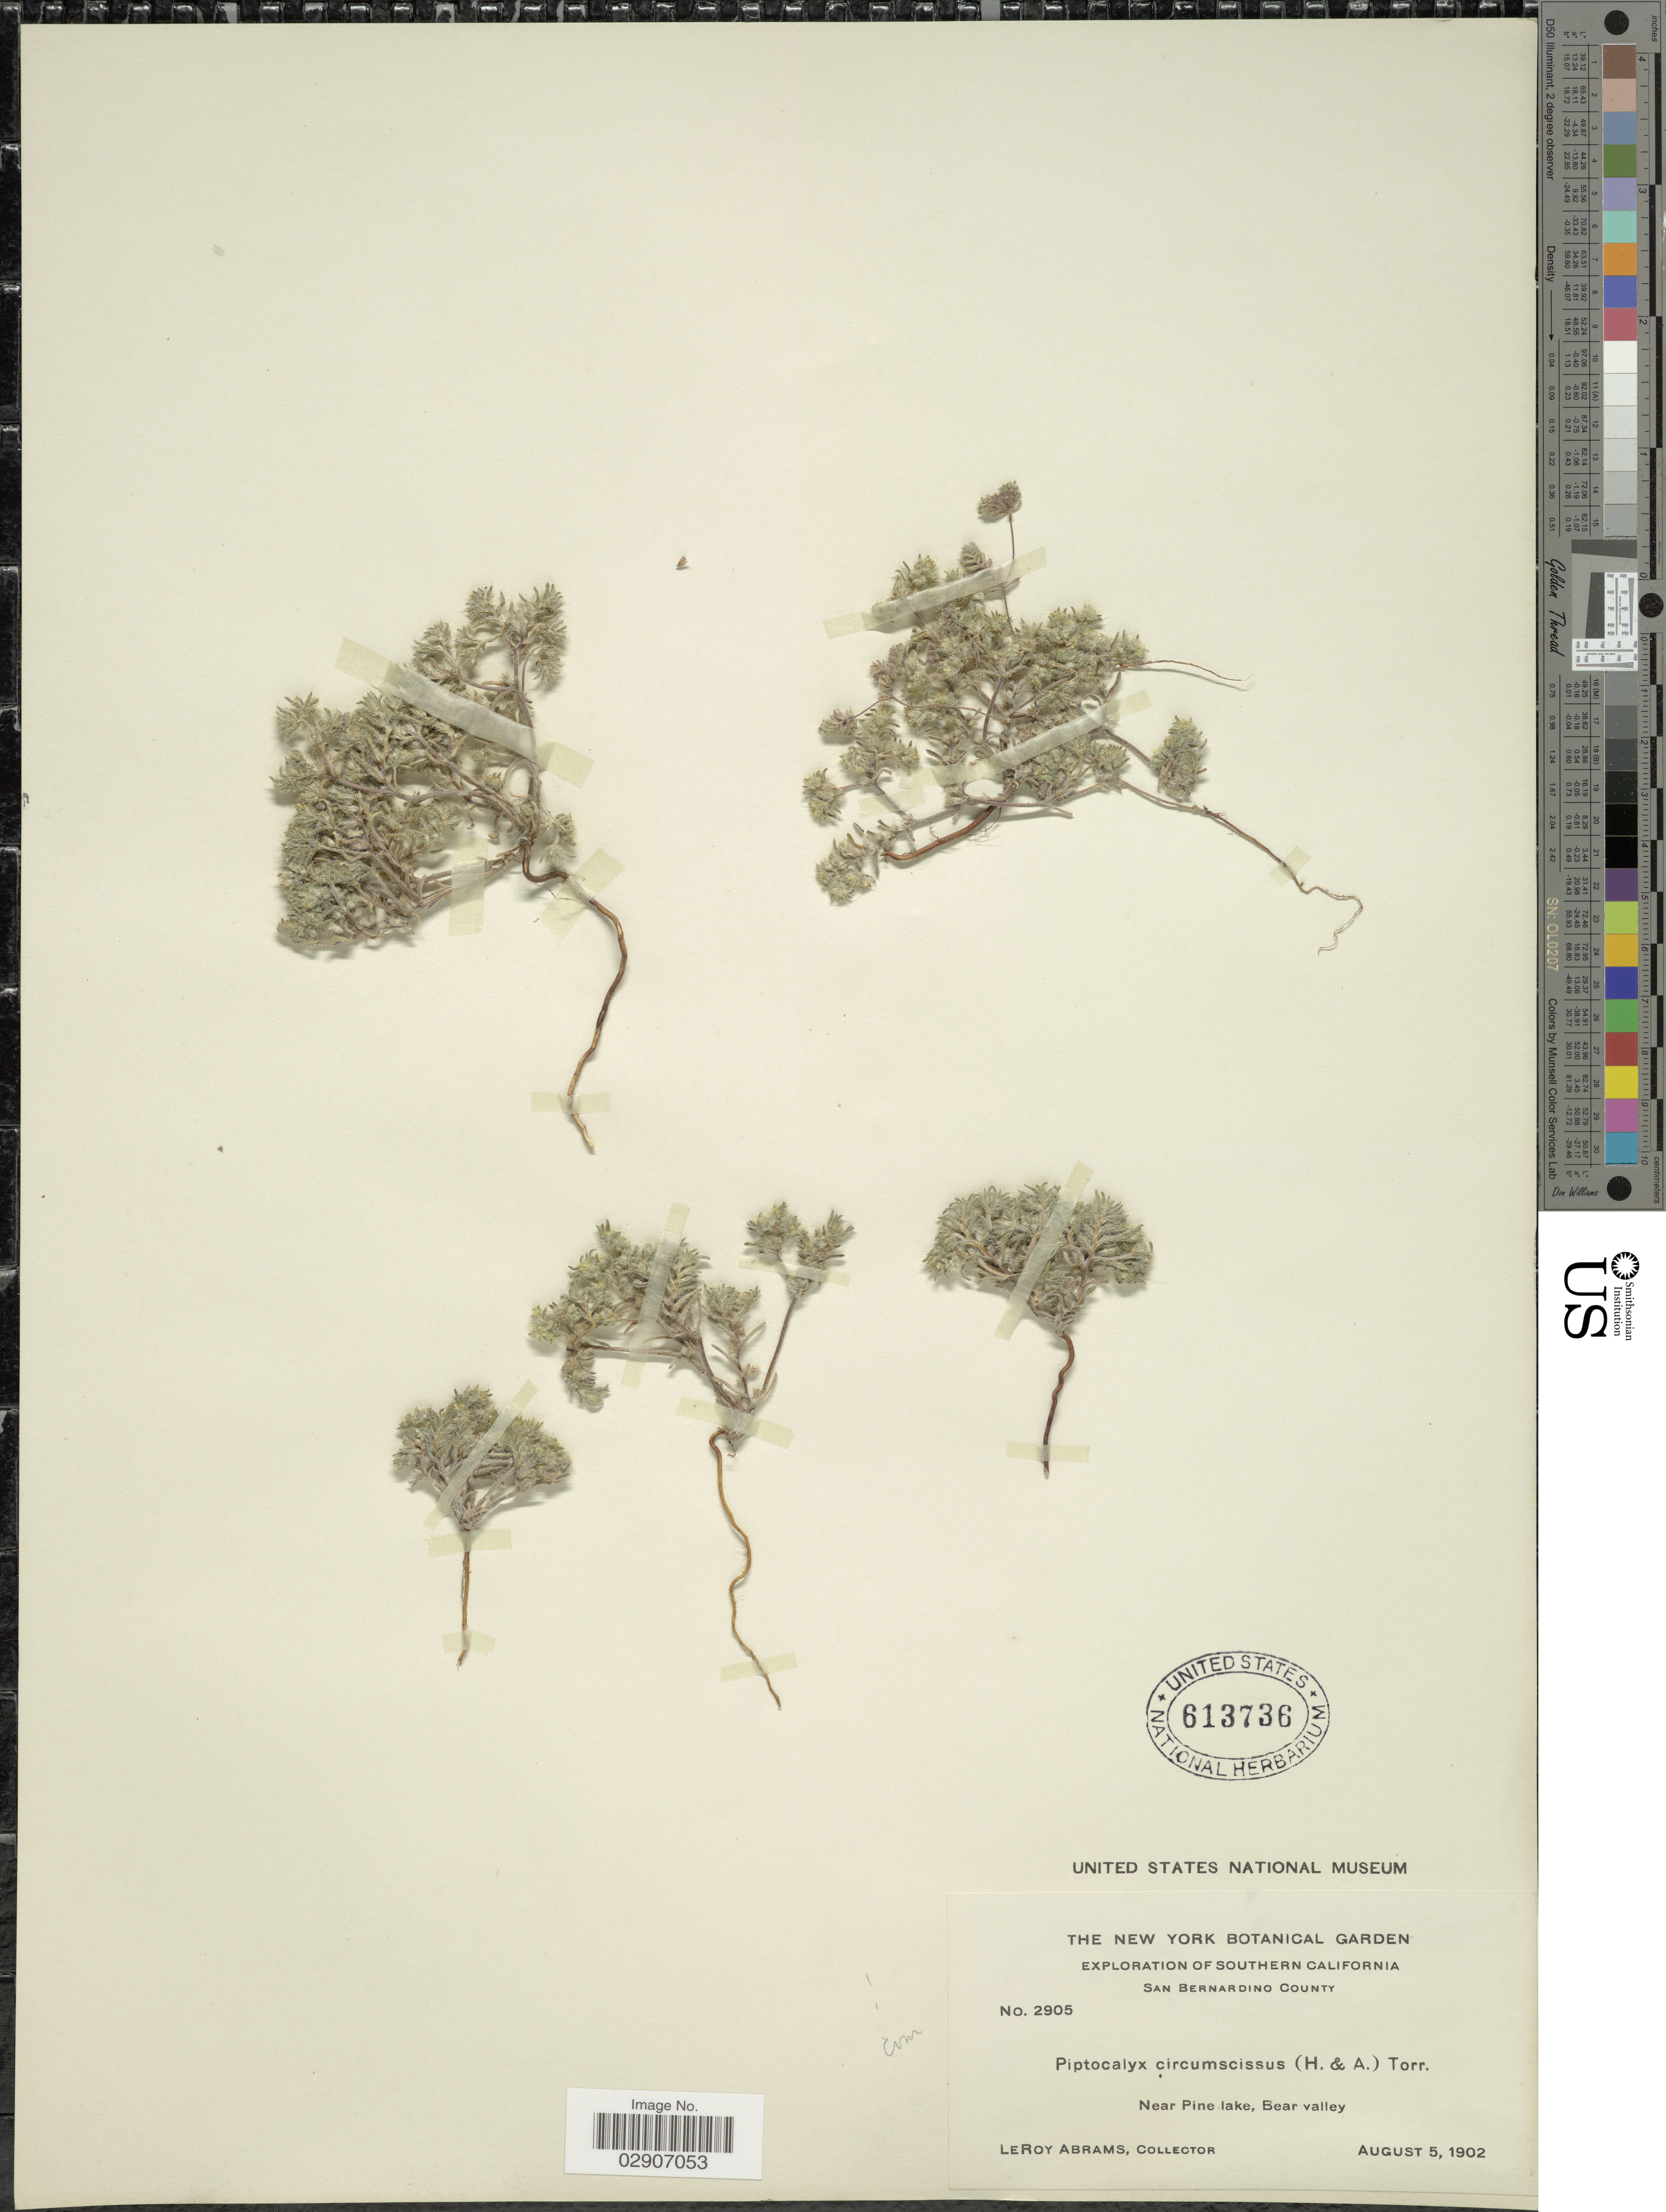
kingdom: Plantae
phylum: Tracheophyta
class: Magnoliopsida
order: Boraginales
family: Boraginaceae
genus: Cryptantha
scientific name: Cryptantha circumscissa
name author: (Hook. & Arn.) I.M. Johnst.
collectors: L. Abrams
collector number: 2905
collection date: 1902-08-05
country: United States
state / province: California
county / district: San Bernardino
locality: Southern California. San Bernardino County. Near Pine Lake, Bear valley.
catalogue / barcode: US 613736